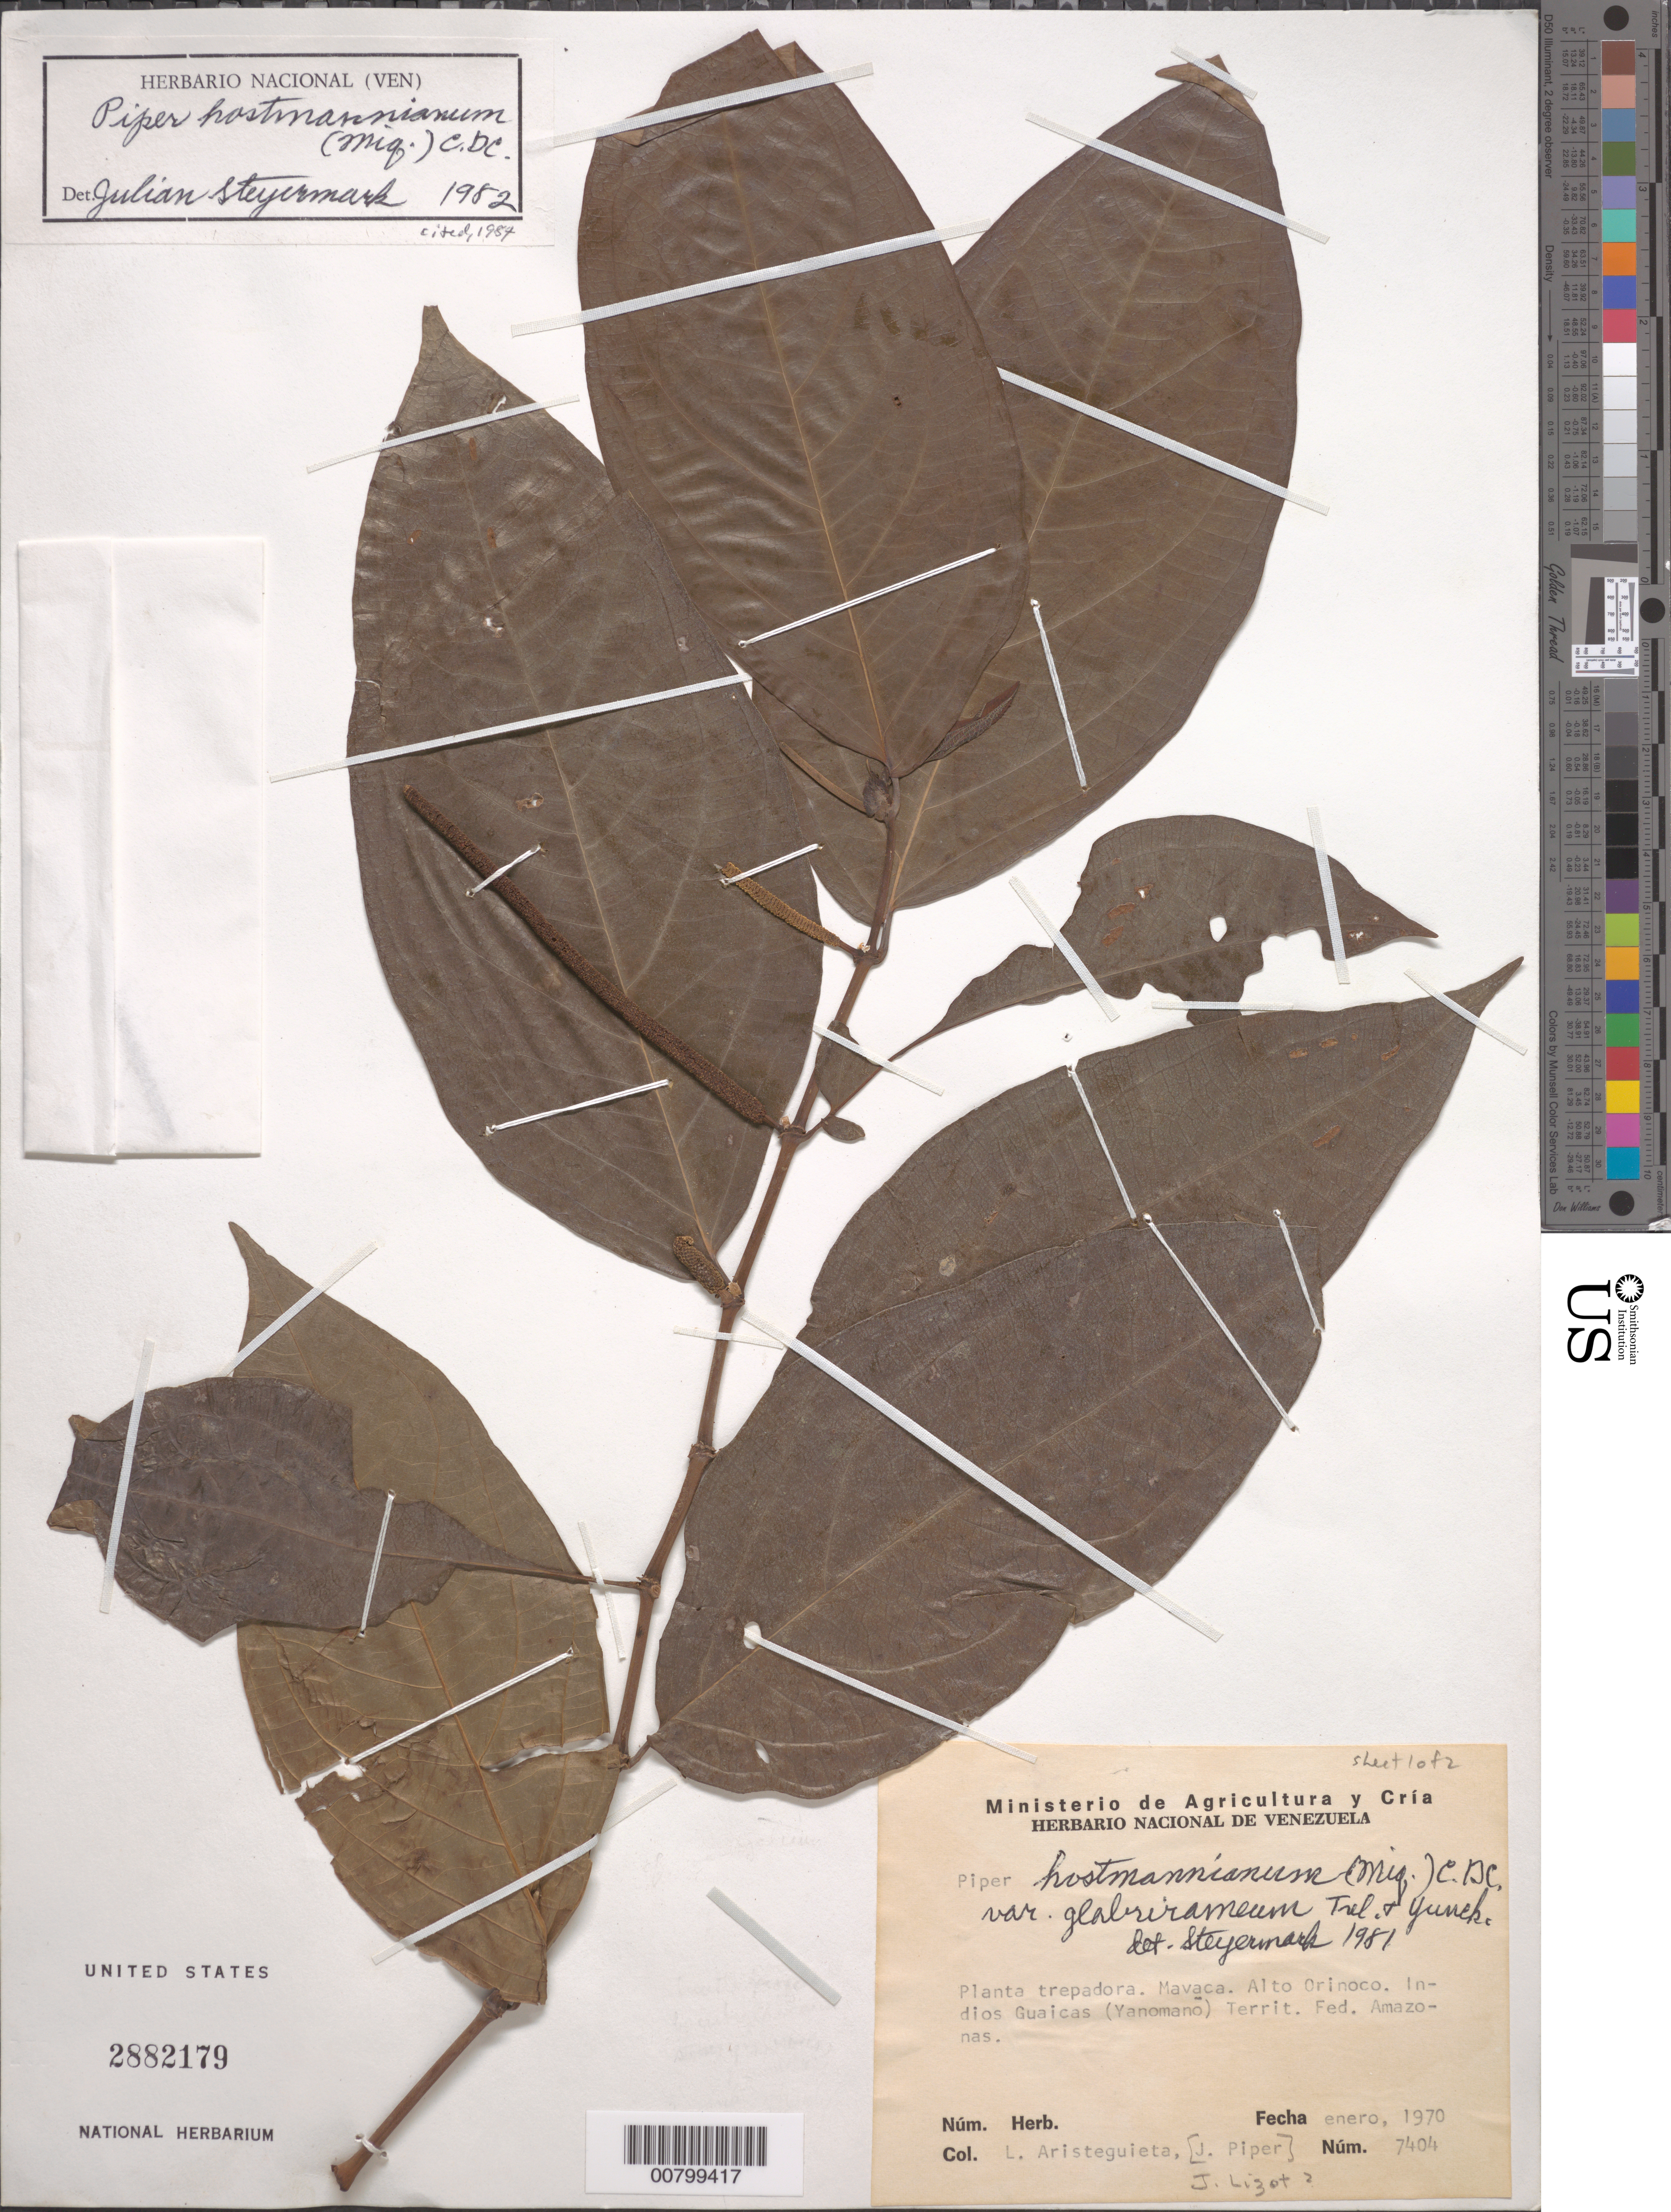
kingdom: Plantae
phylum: Tracheophyta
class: Magnoliopsida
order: Piperales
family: Piperaceae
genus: Piper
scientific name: Piper hostmannianum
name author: (Miq.) C. DC.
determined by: Steyermark, Julian A., (VEN)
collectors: L. Aristeguieta & J. Lizot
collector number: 7404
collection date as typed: Jan-70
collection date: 1970-01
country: Venezuela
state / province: Amazonas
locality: Mavaca, Alto Orinoco, Indios Guaicas (Yanomanö)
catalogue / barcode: US 2882179